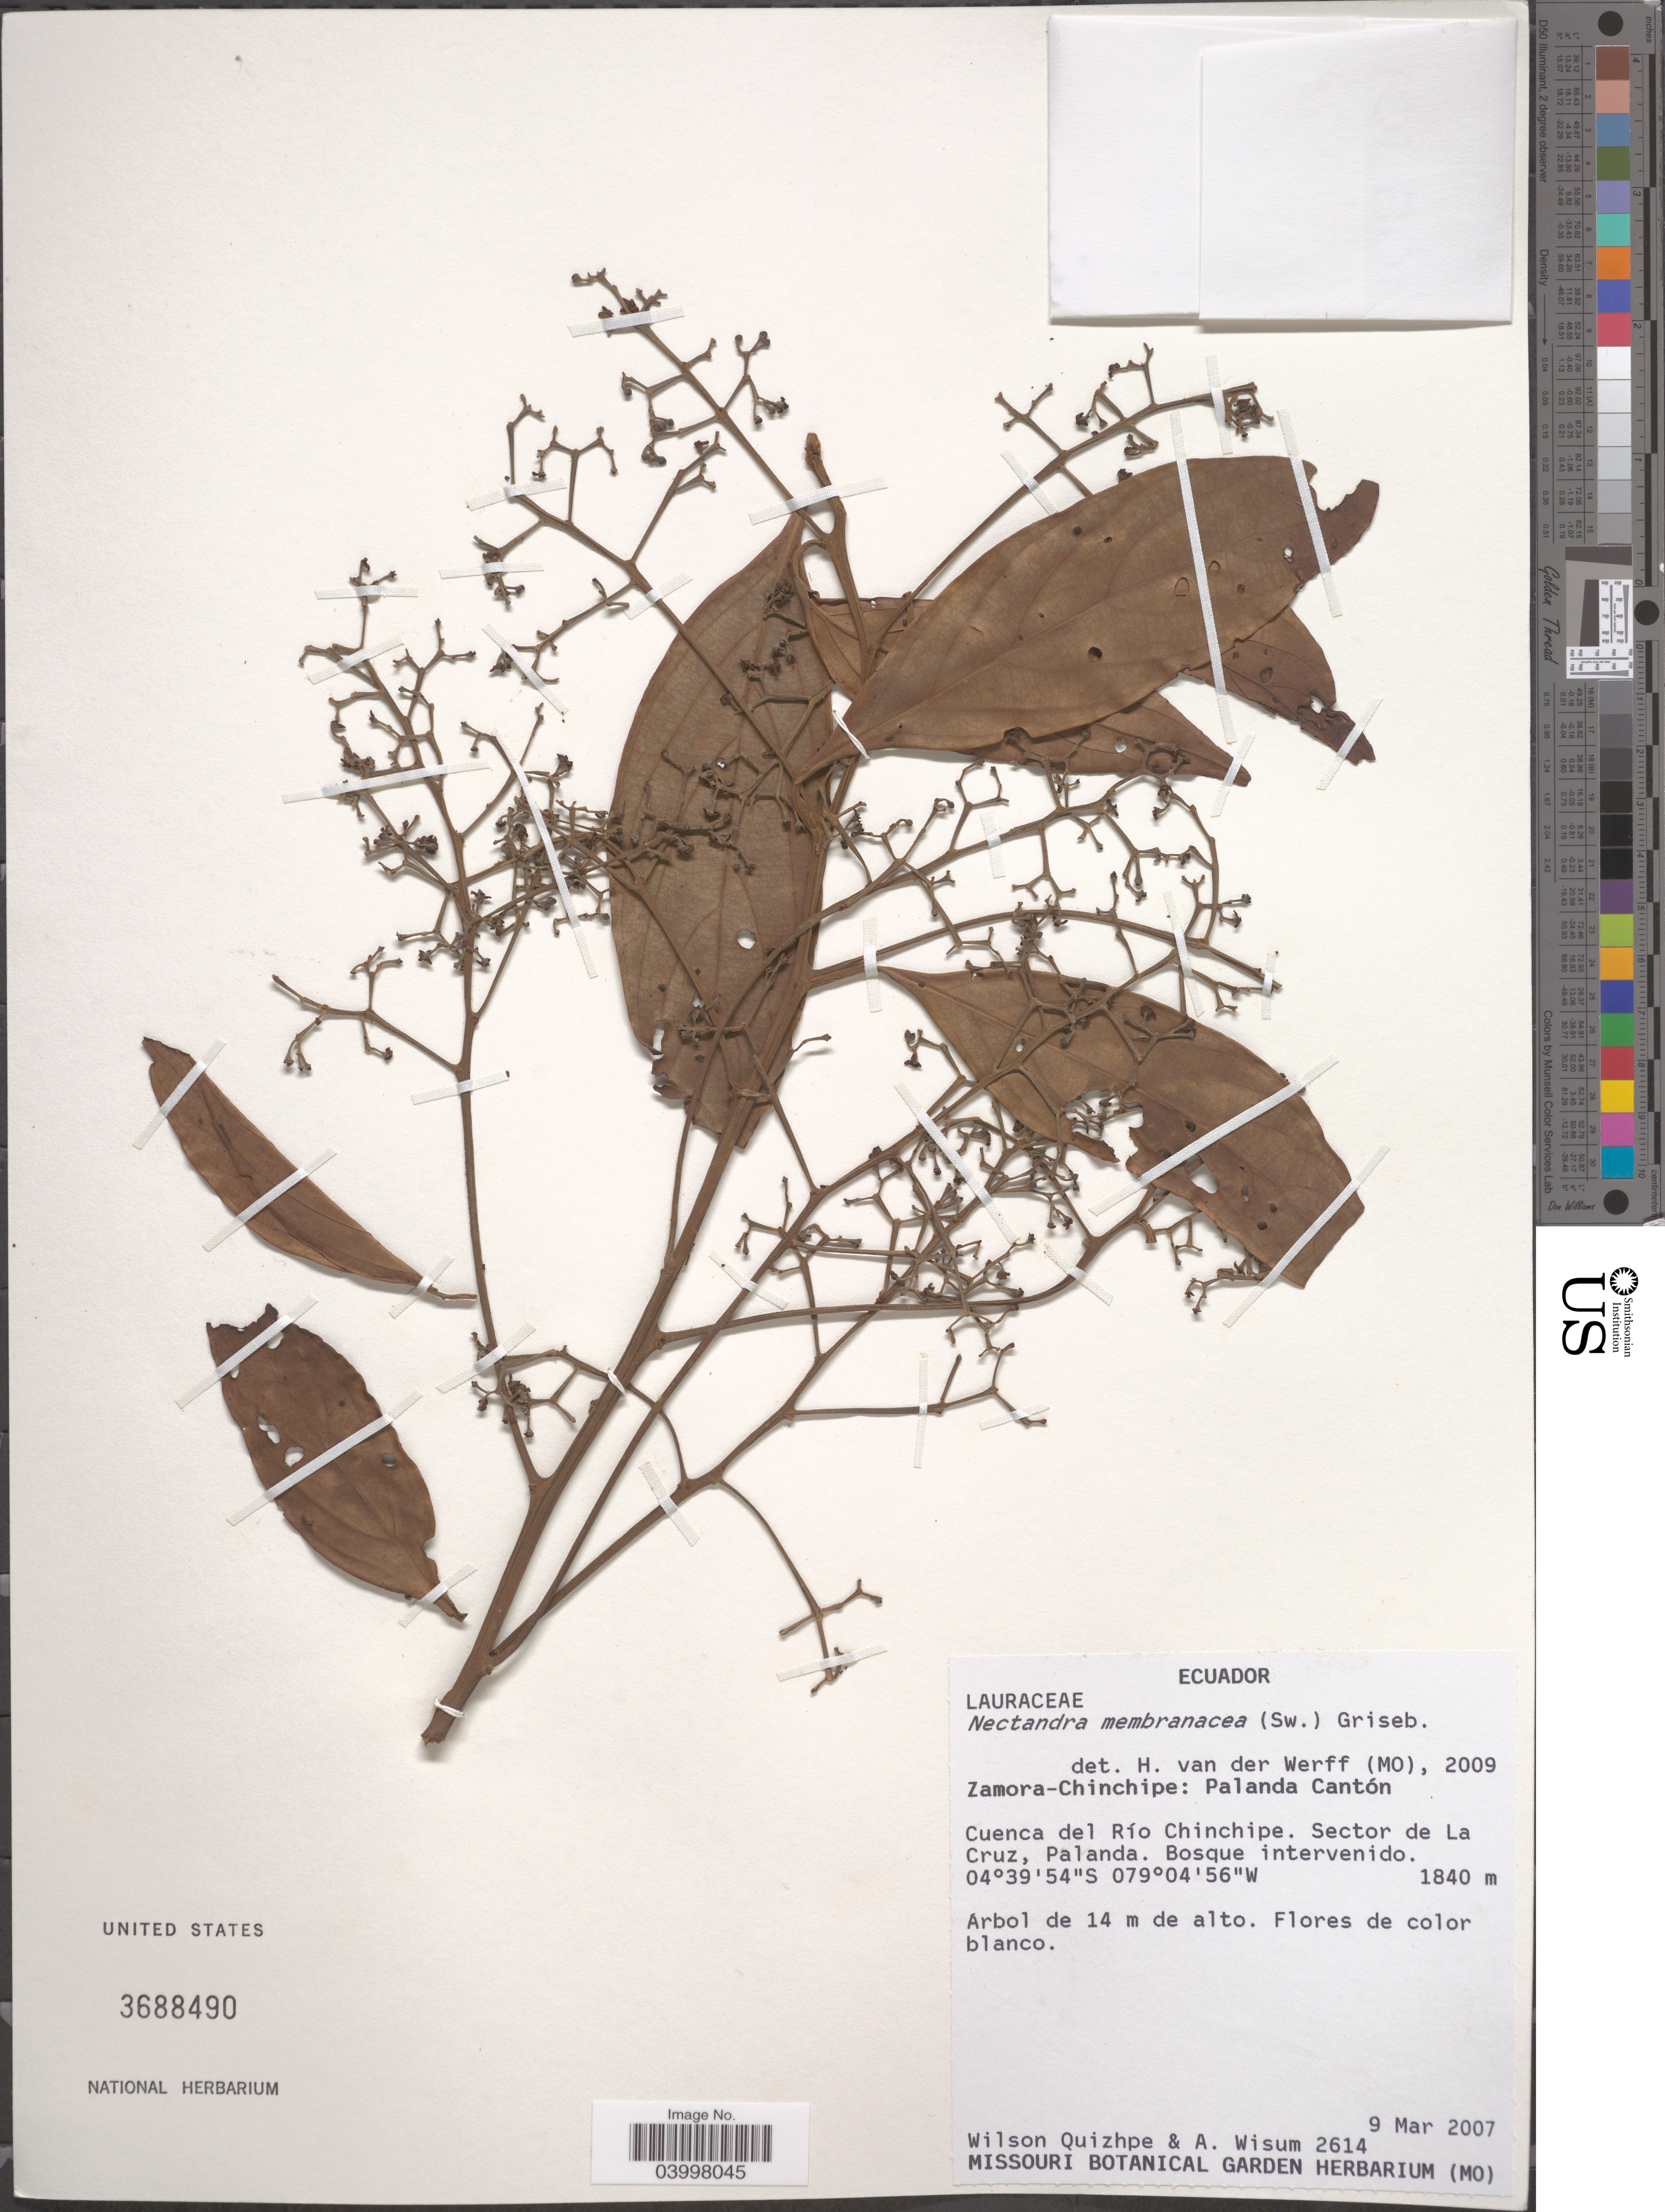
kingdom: Plantae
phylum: Tracheophyta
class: Magnoliopsida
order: Laurales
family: Lauraceae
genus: Nectandra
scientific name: Nectandra membranacea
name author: (Sw.) Griseb.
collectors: W. Quizhpe & A. Wisum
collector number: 2614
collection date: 2007-03-09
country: Ecuador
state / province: Zamora-Chinchipe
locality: Palanda Cantón. Cuenca del Río Chinchipe. Sector de La Cruz, Palanda. Bosque intervenido.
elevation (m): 1840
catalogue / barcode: US 3688490